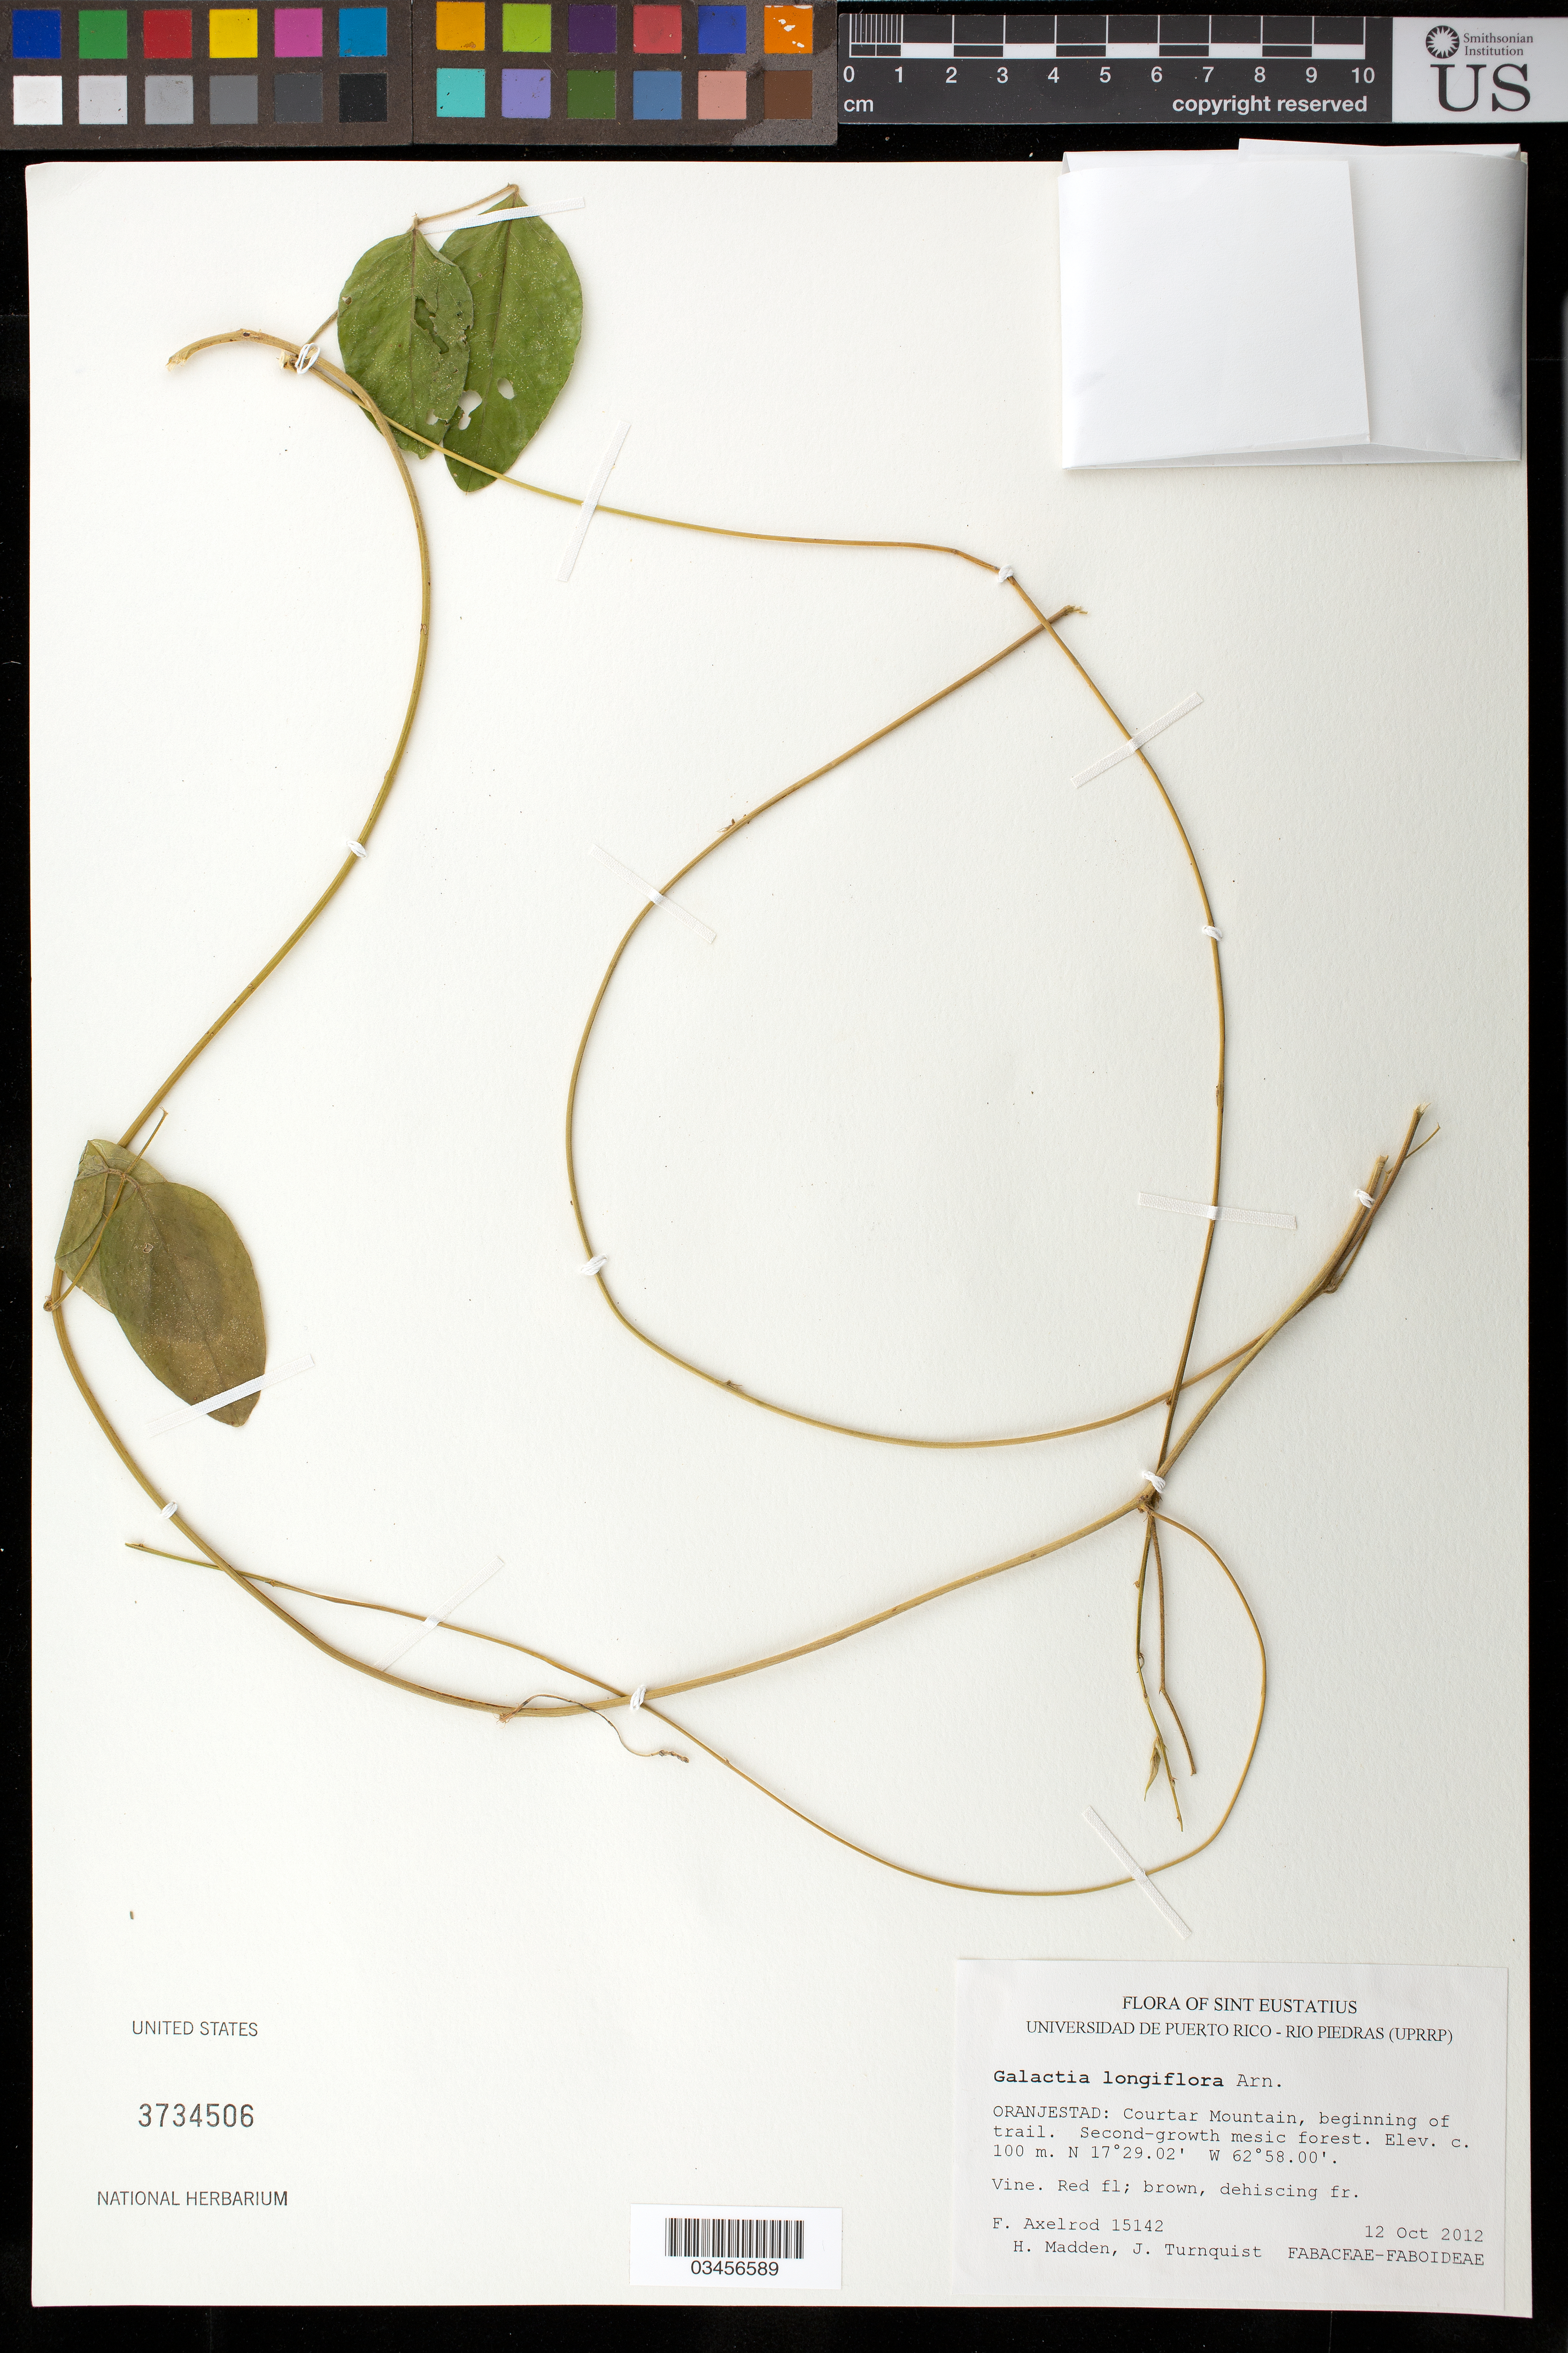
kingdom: Plantae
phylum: Tracheophyta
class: Magnoliopsida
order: Fabales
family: Fabaceae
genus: Galactia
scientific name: Galactia longiflora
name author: Arn.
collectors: F. S. Axelrod, H. Madden & J. Turnquist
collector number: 15142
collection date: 2012-10-12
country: Netherlands Antilles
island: Sint Eustatius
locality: Orangestad: Courtar Mountain, beginning of trail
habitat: Second-growth mesic forest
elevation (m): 100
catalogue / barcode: US 3734506